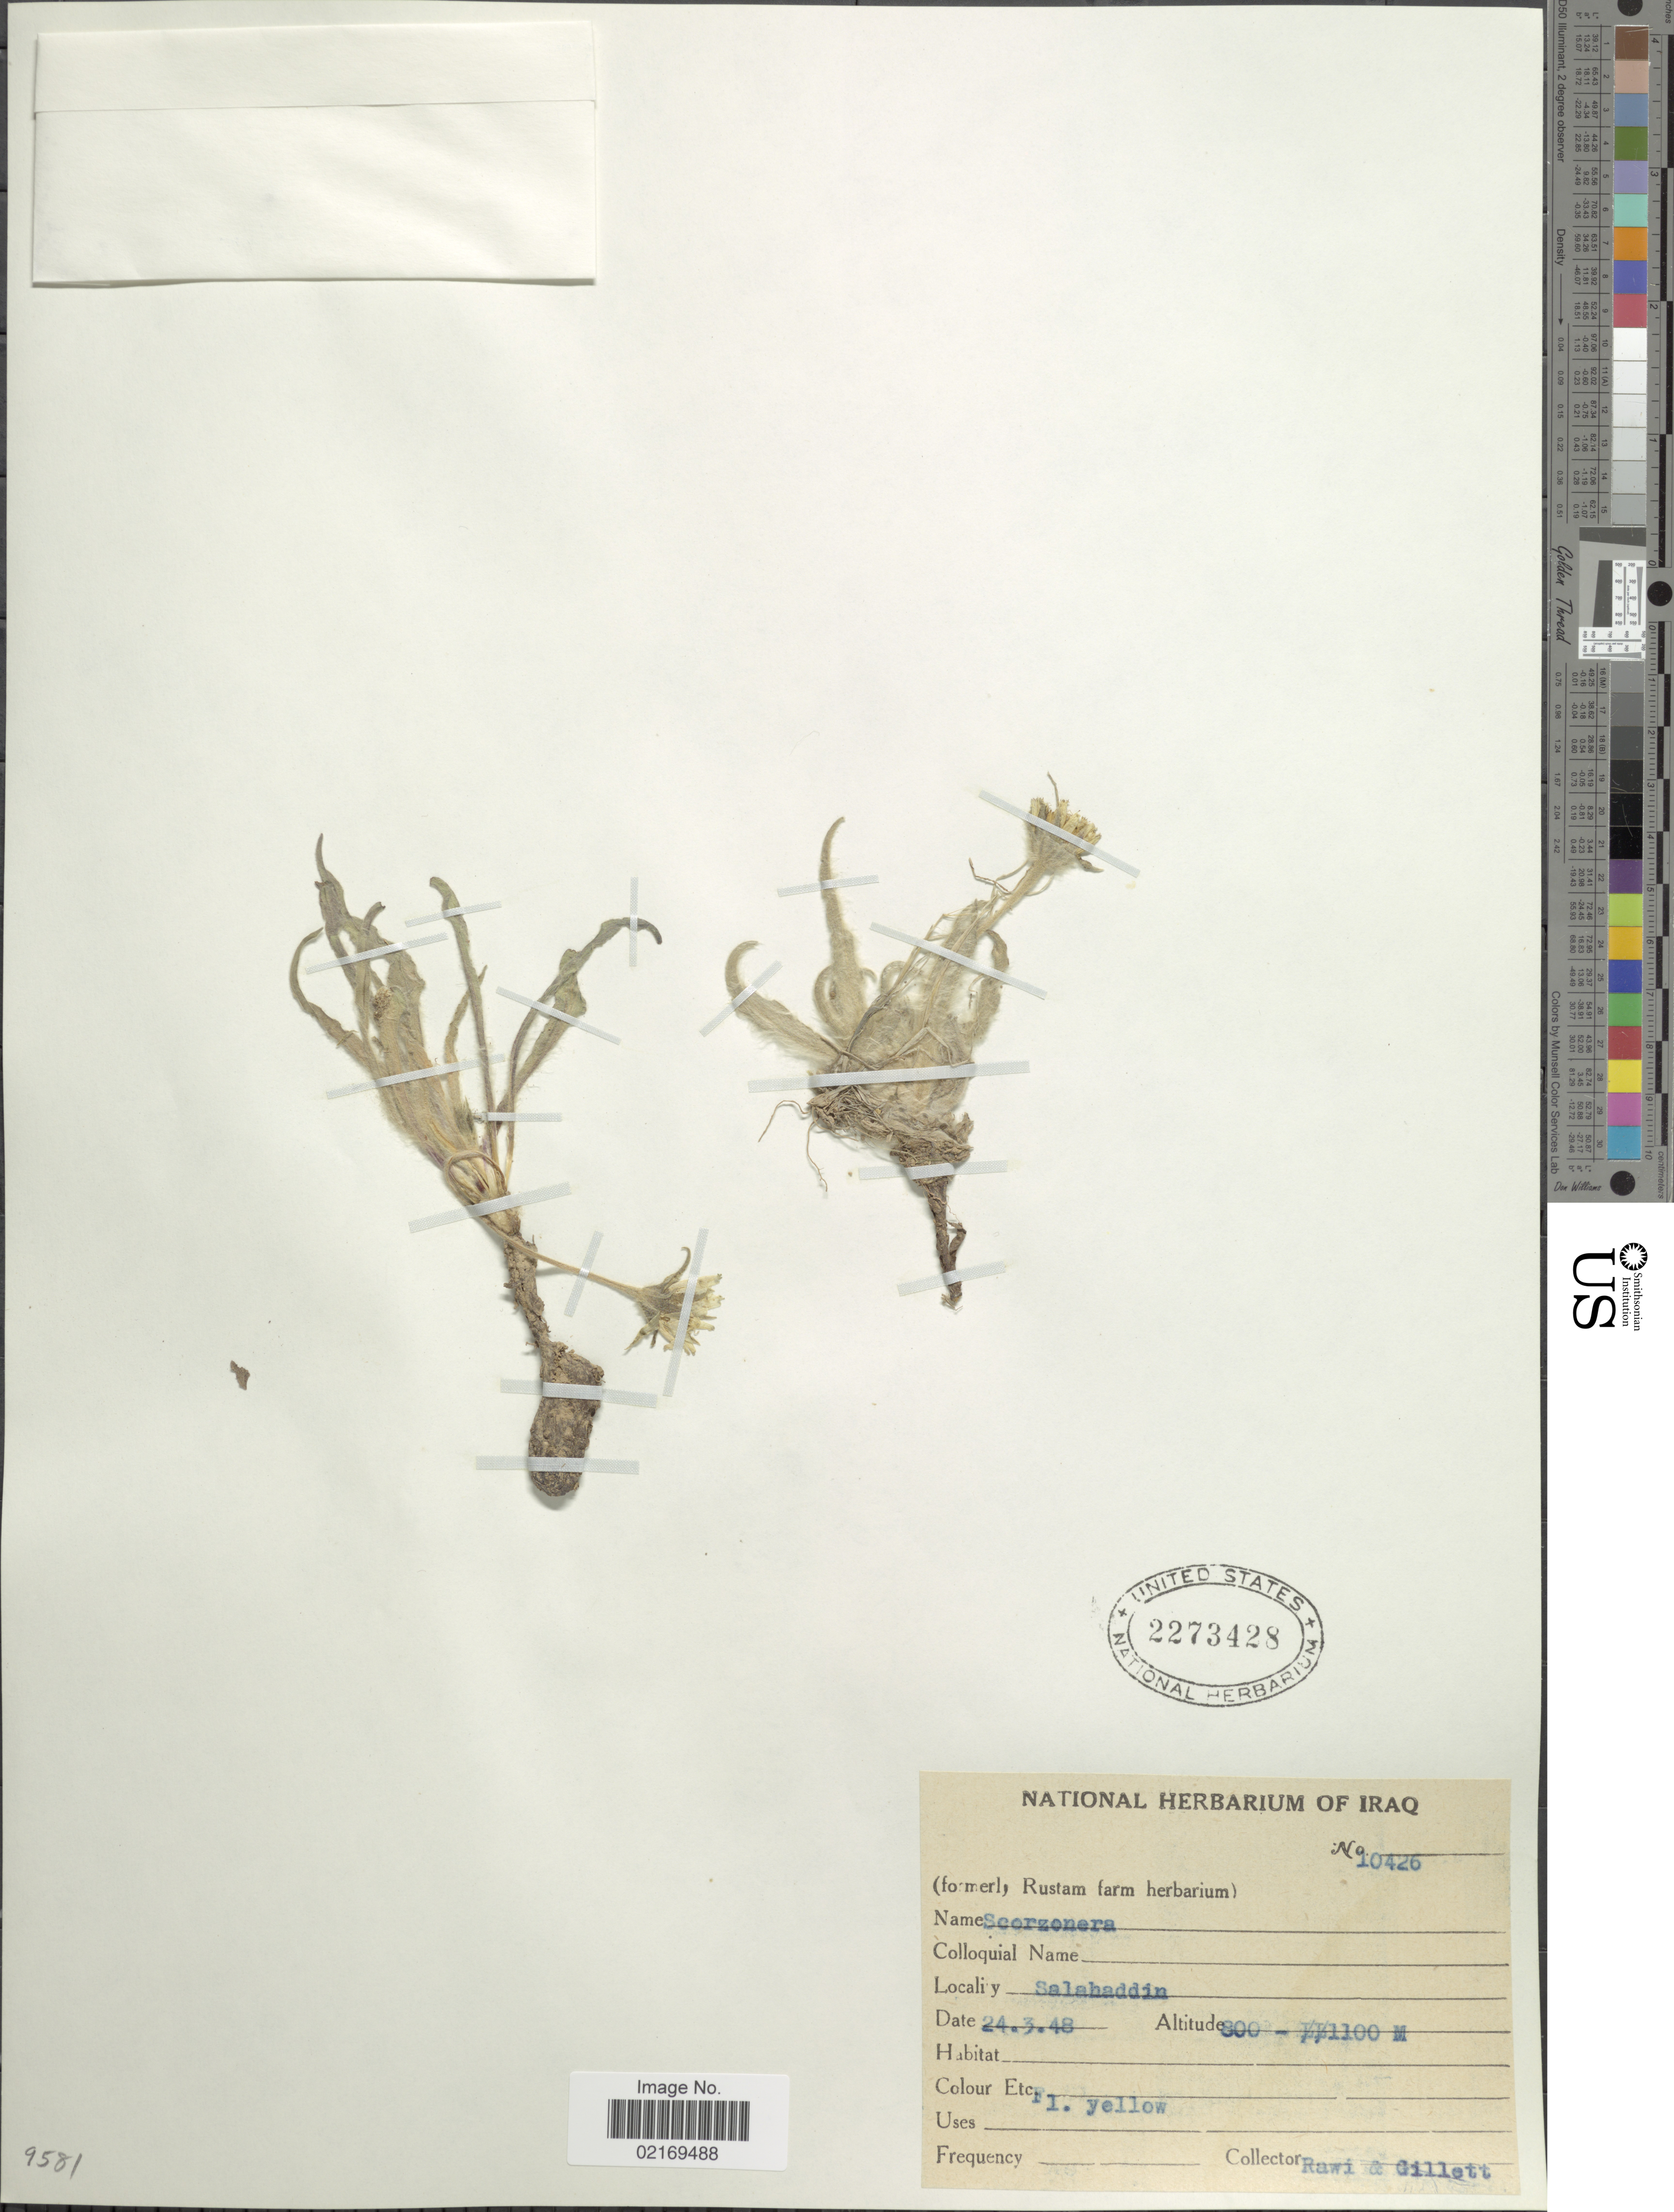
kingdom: Plantae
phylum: Tracheophyta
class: Magnoliopsida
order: Asterales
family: Asteraceae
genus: Scorzonera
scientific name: Scorzonera sp.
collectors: -. Rawi & Gillett, --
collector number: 10426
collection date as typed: Transcribed d/m/y: 24/3/48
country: Iraq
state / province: Salah ad Din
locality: Salahaddin.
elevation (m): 800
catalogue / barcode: US 2273428